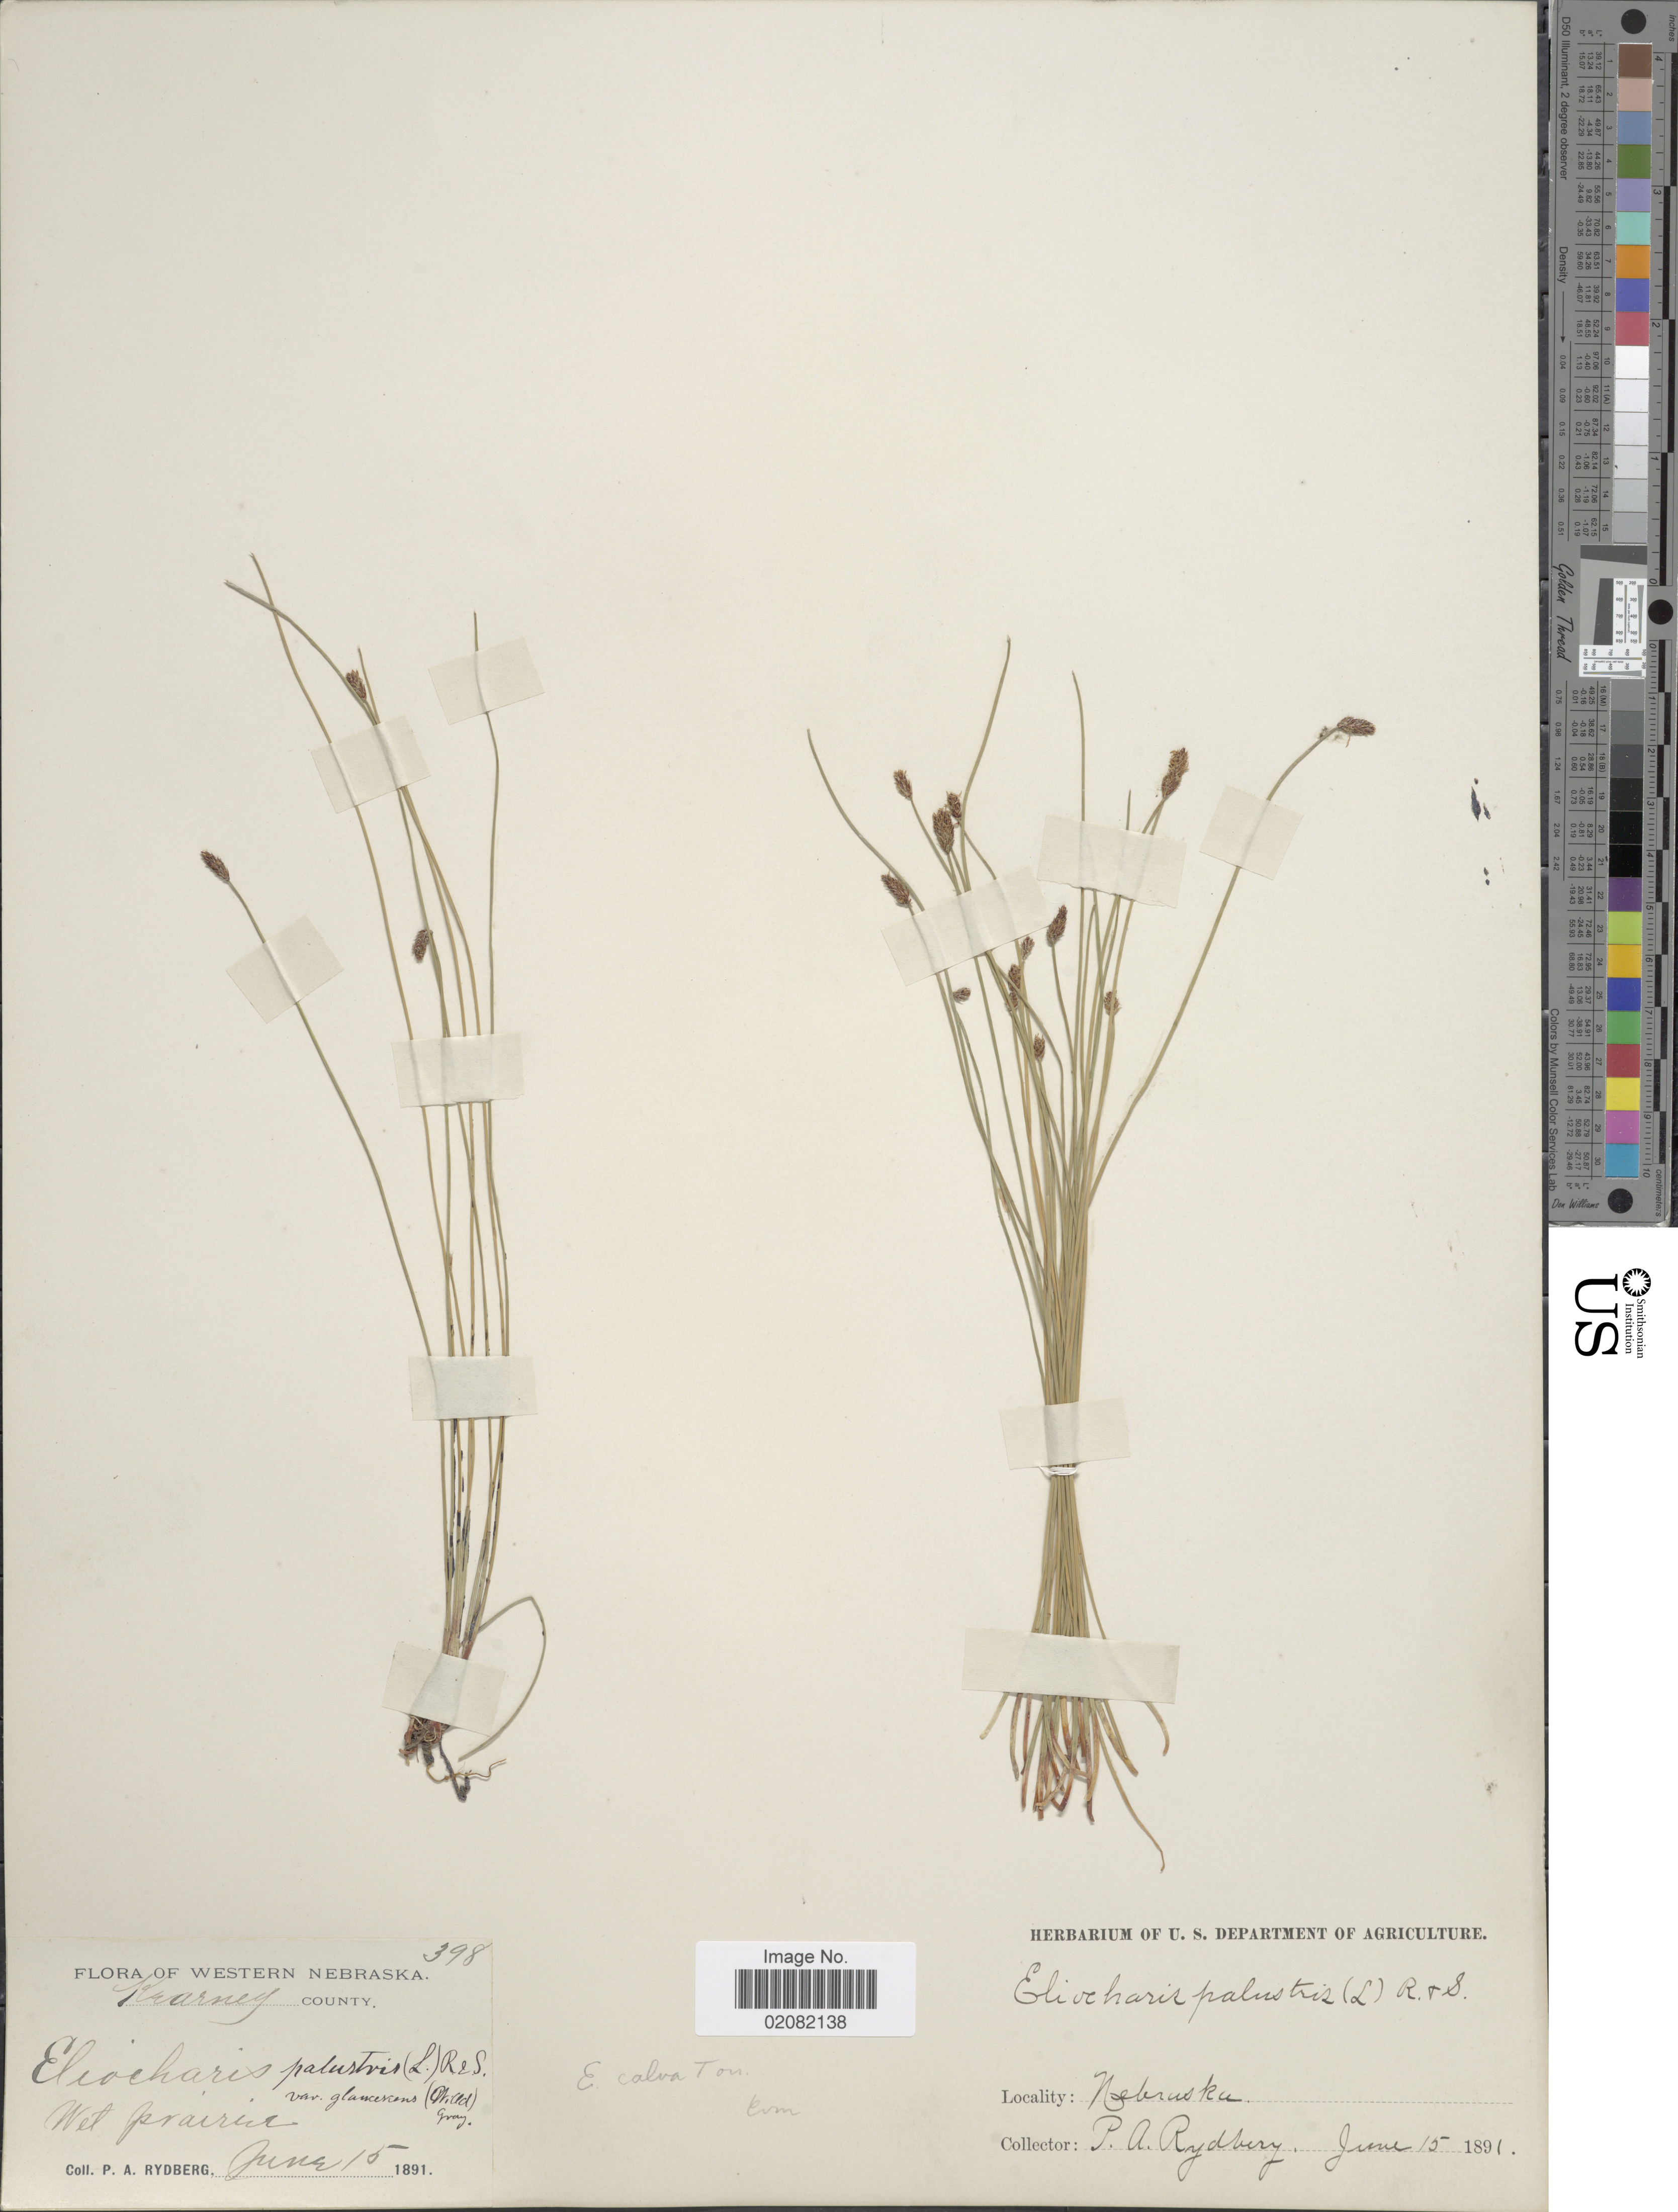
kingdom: Plantae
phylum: Tracheophyta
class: Liliopsida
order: Poales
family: Cyperaceae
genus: Eleocharis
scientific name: Eleocharis erythropoda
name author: Steud.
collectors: P. A. Rydberg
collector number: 398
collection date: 1891-06-15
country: United States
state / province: Nebraska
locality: Western Nebraska, Kearney County, Wet prairie